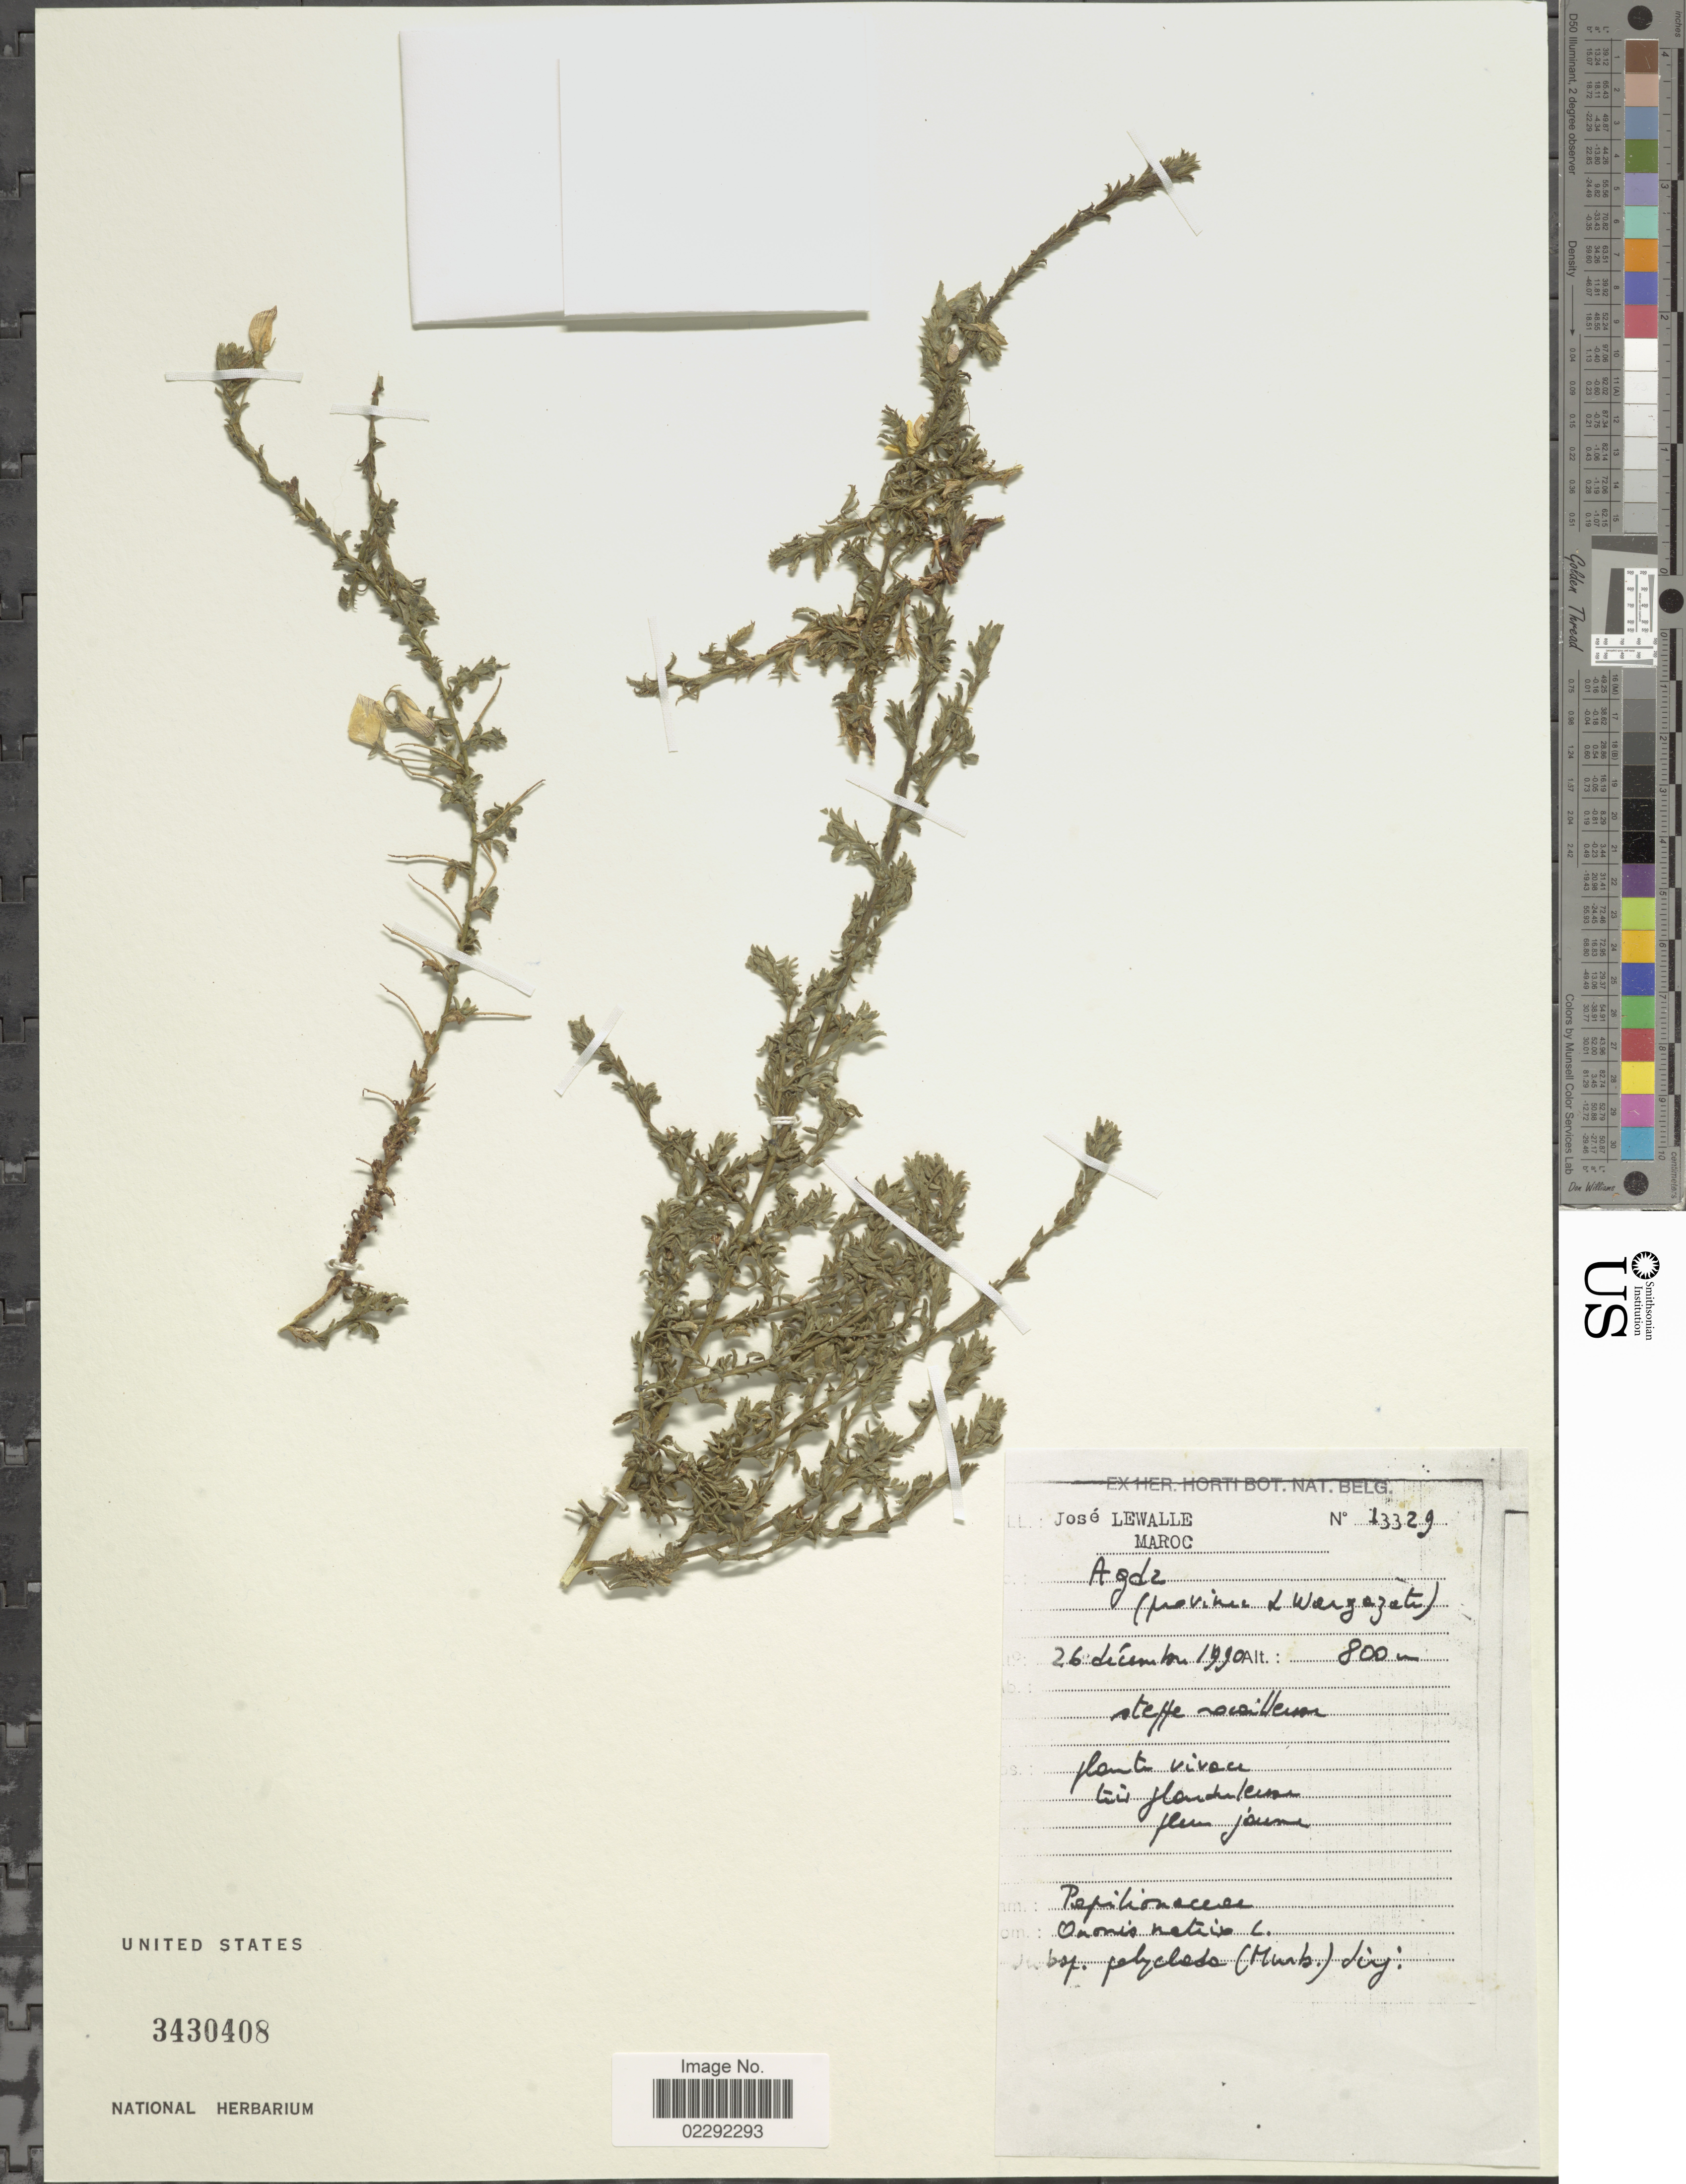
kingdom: Plantae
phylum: Tracheophyta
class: Magnoliopsida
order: Fabales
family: Fabaceae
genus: Ononis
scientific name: Ononis natrix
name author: L.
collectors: J. Lewalle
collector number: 13329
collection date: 1990-12-26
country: Morocco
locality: Agdz (province of Warzazat)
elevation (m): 800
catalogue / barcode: US 3430408